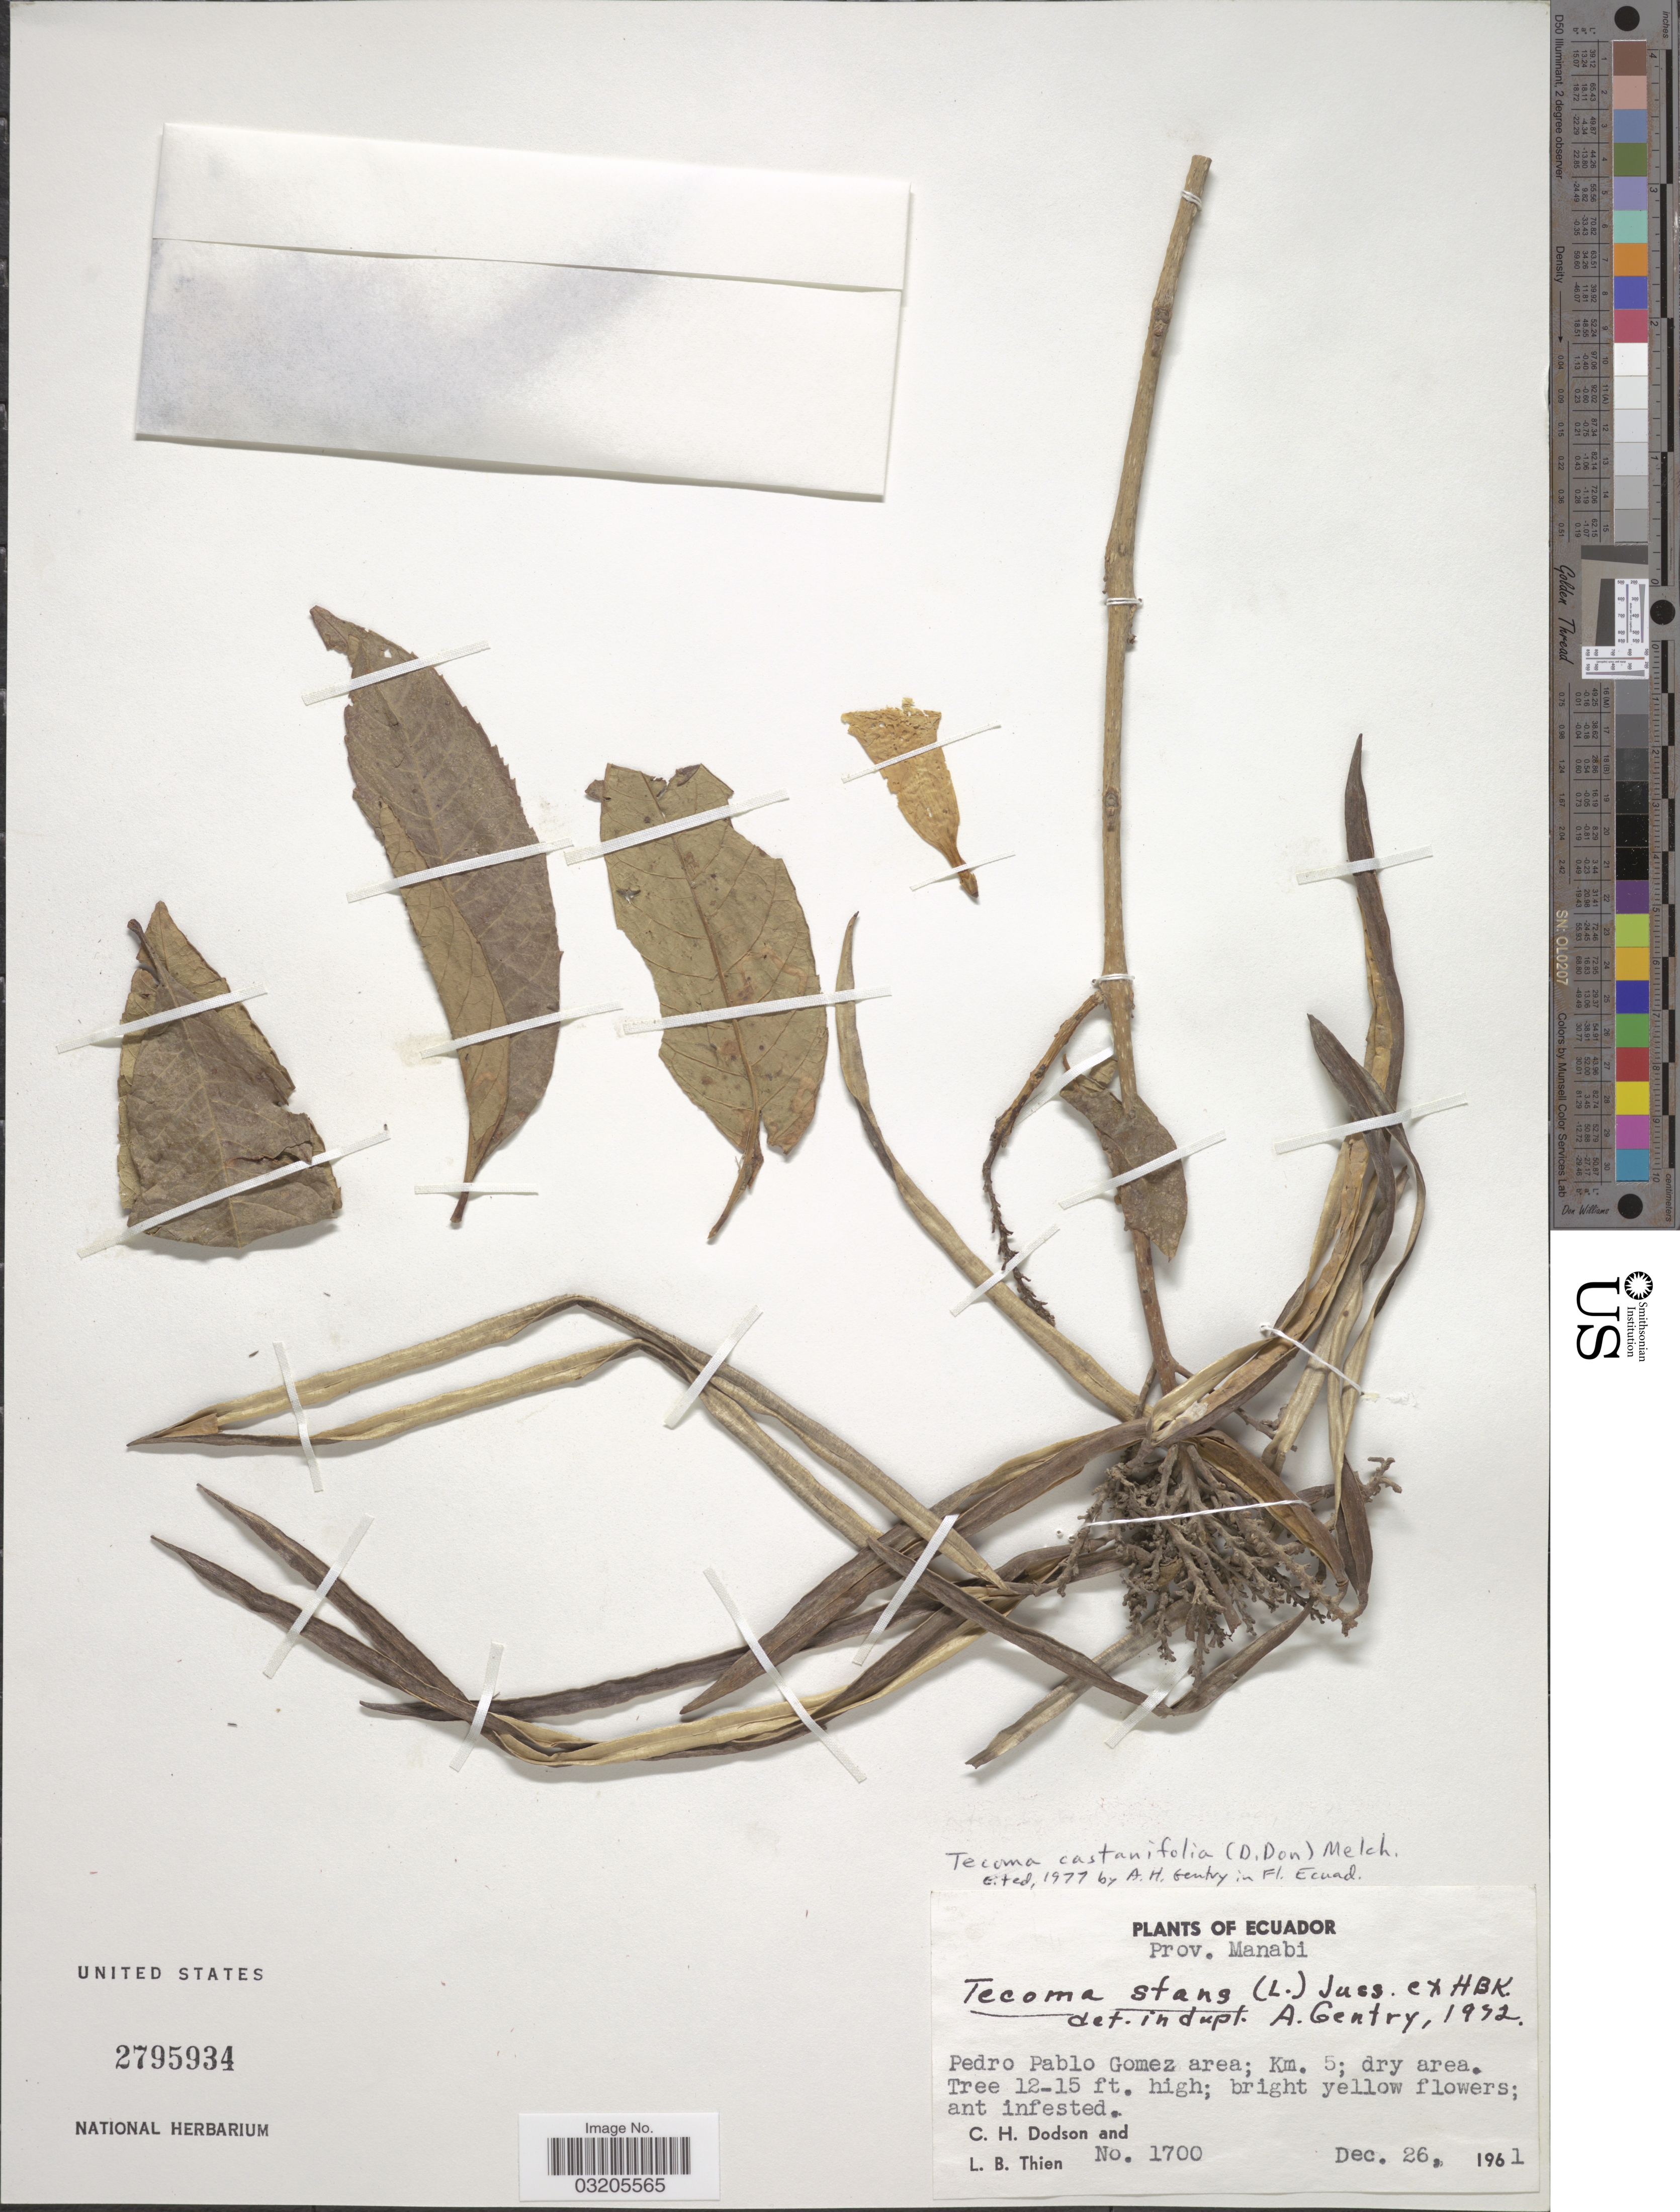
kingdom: Plantae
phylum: Tracheophyta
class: Magnoliopsida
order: Lamiales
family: Bignoniaceae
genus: Tecoma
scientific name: Tecoma castanifolia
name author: (D. Don) Melch.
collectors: C. H. Dodson & L. Thien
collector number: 1700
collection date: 1961-12-26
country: Ecuador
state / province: Manabí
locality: Pedro Pablo Gomez area; Km. 5.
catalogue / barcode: US 2795934